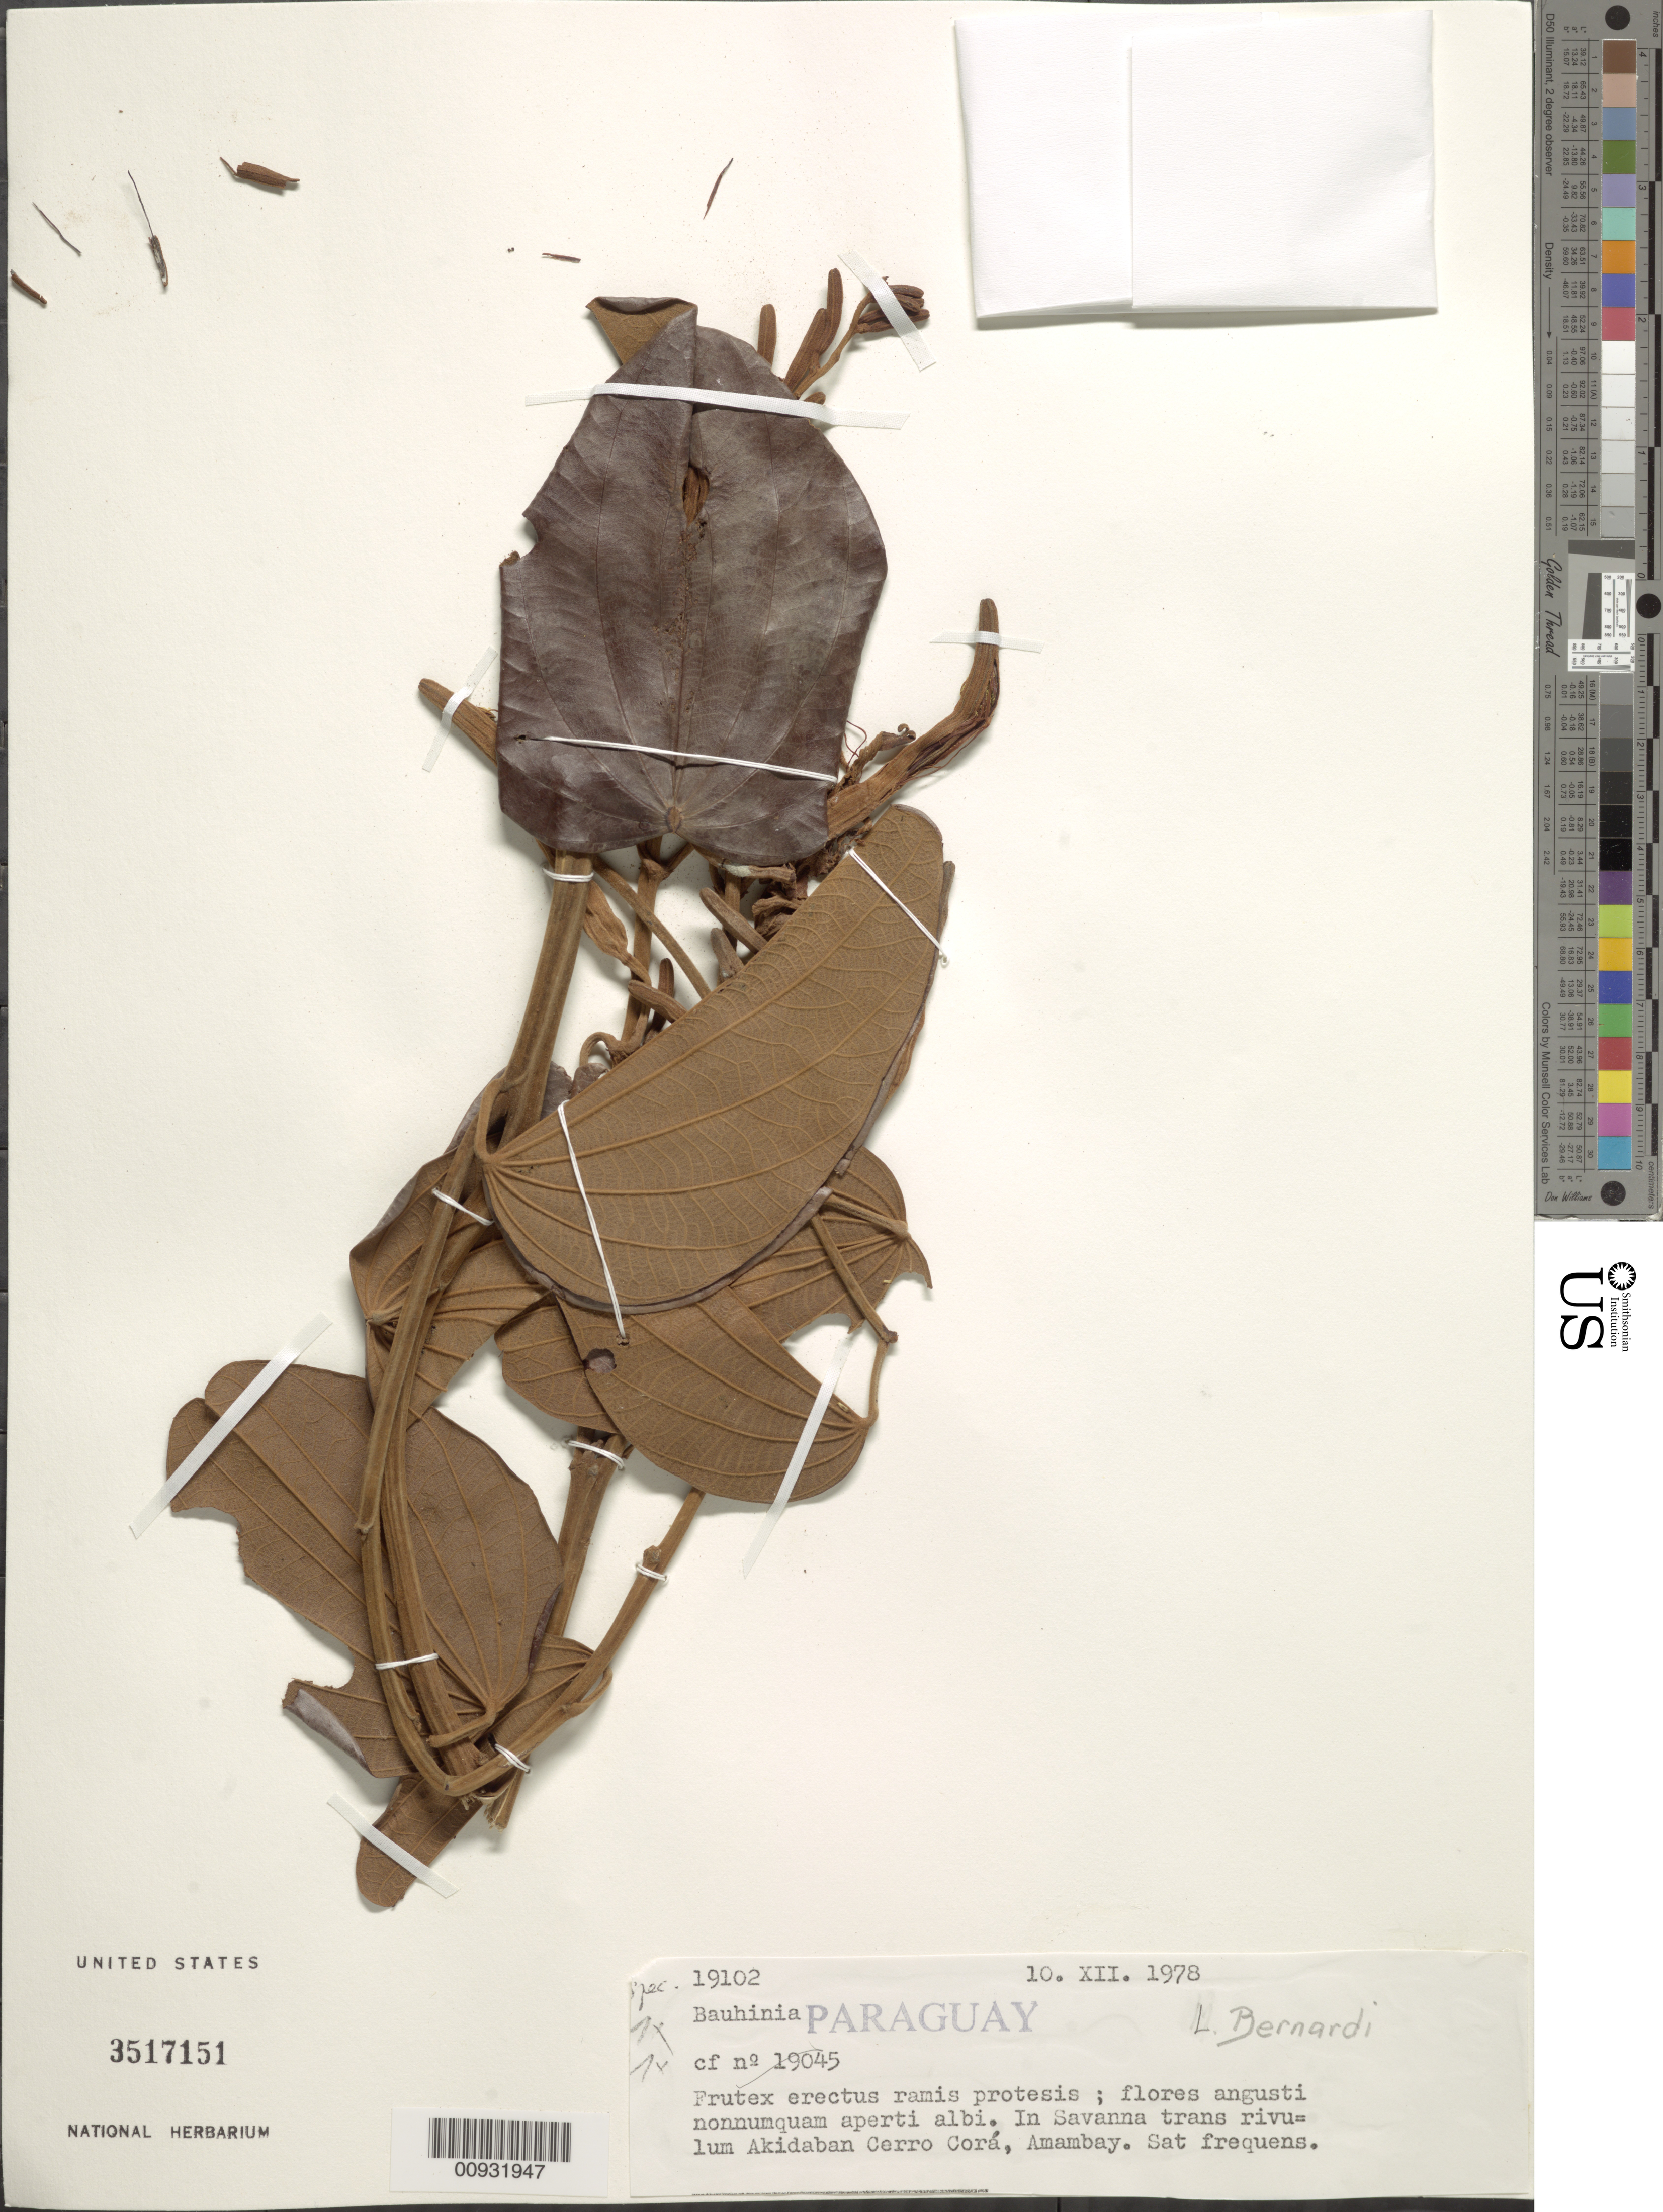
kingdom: Plantae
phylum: Tracheophyta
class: Magnoliopsida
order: Fabales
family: Fabaceae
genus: Bauhinia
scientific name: Bauhinia sp.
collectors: L. Bernardi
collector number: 19102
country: Paraguay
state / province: Amambay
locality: In Savanna trans rivulum Akidaban Cerro Cora.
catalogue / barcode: US 3517151